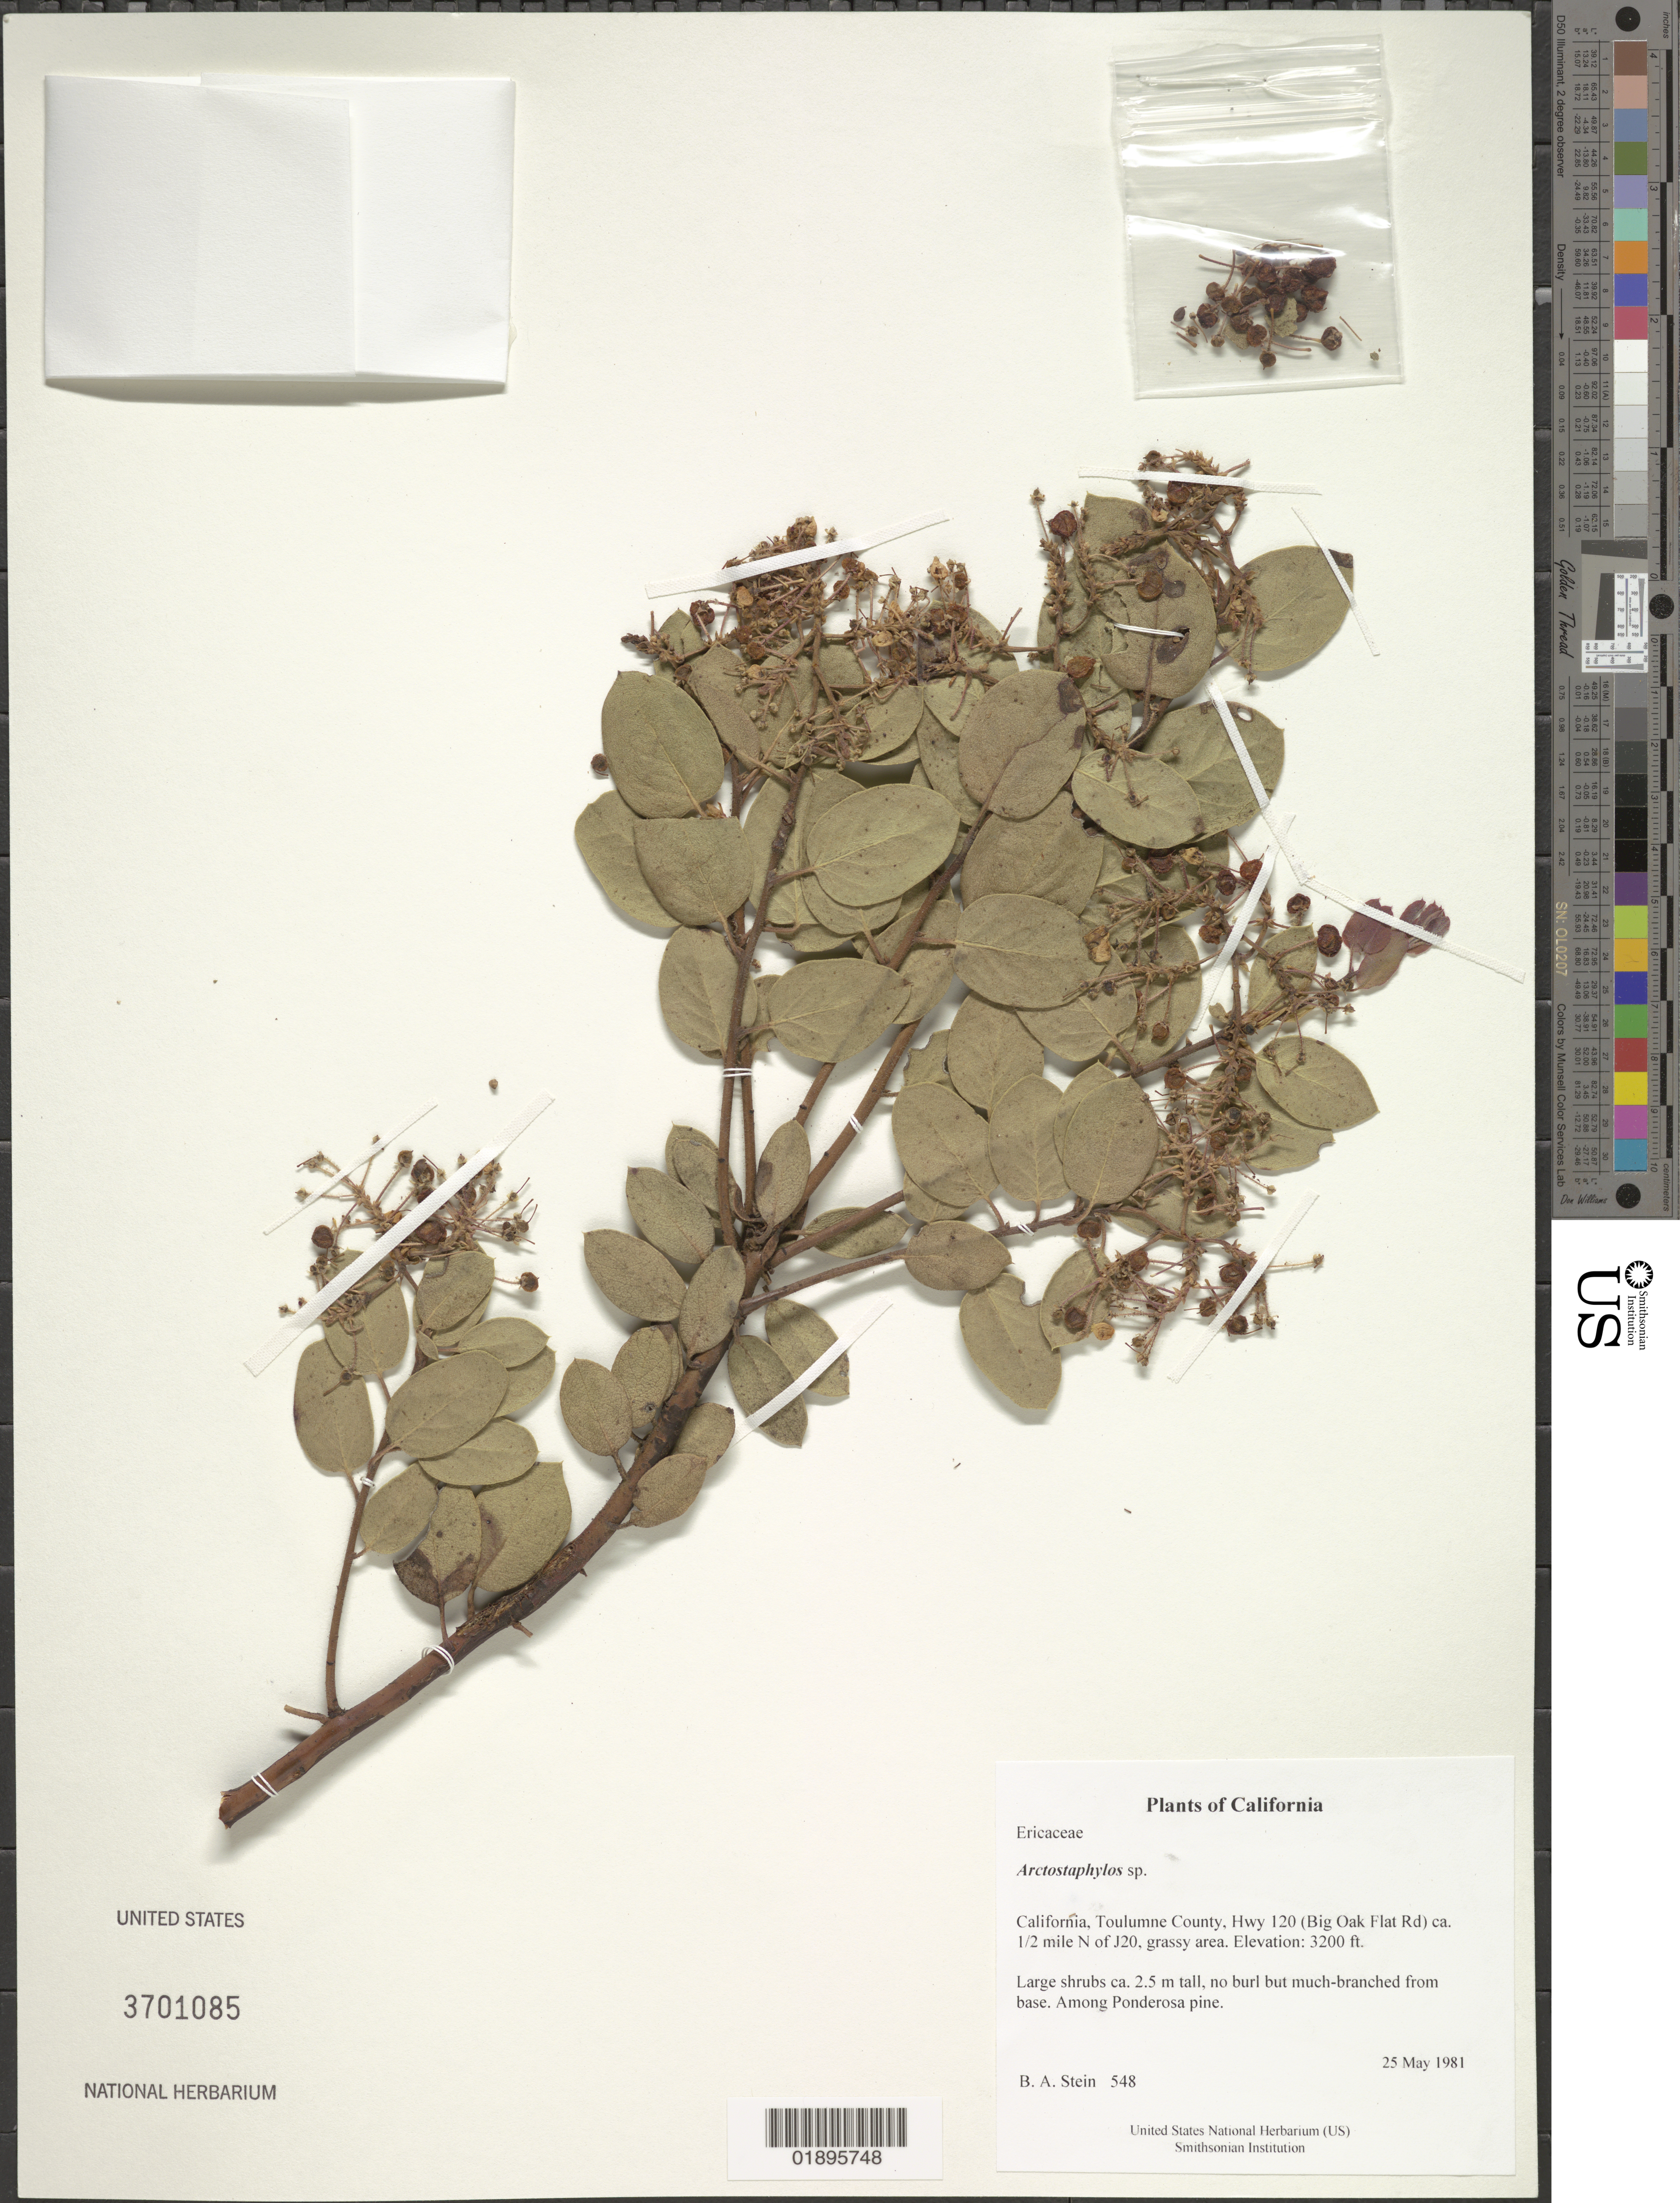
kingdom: Plantae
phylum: Tracheophyta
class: Magnoliopsida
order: Ericales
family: Ericaceae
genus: Arctostaphylos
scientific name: Arctostaphylos cratericola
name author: (Donn. Sm.) Donn. Sm.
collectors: B. A. Stein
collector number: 548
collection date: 1981-05-25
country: United States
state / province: California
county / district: Toulumne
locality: Hwy 120 (Big Oak Flat Rd) ca. 1/2 mile N of J20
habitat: Grassy area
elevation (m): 975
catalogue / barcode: US 3701085